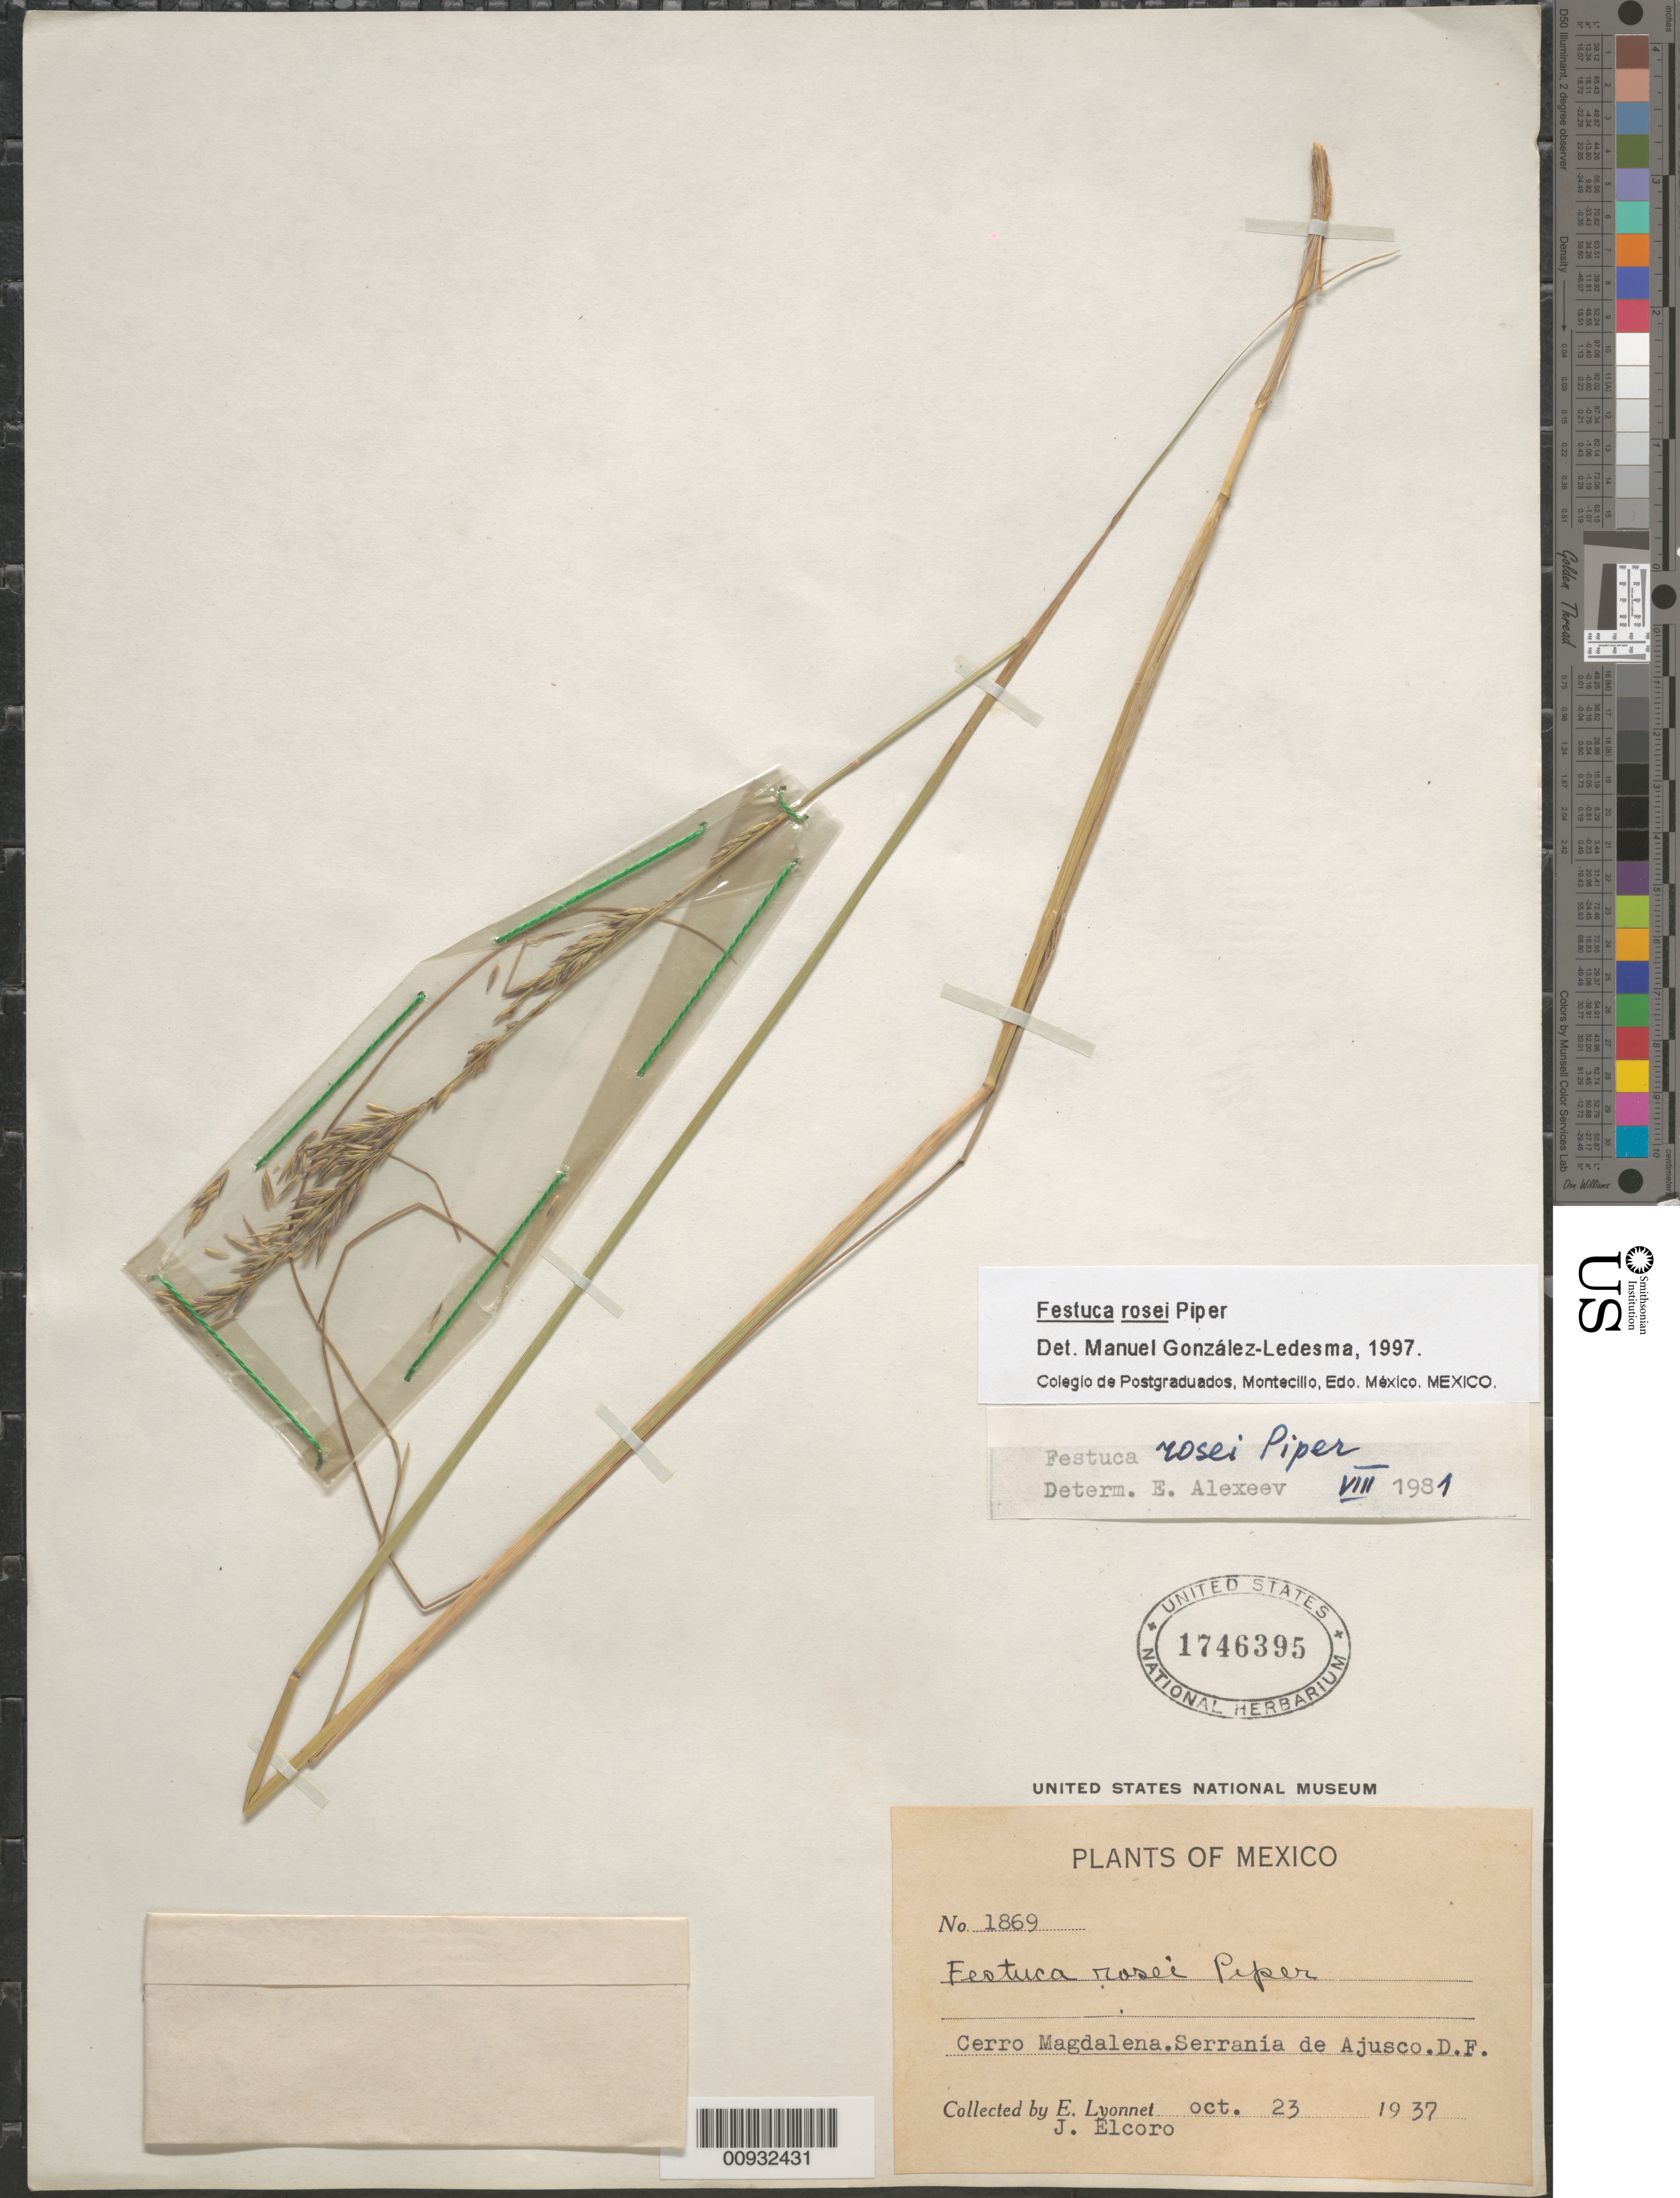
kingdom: Plantae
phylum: Tracheophyta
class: Liliopsida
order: Poales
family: Poaceae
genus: Festuca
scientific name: Festuca rosei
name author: Piper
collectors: Bro. E. Lyonnet & J. Elcoro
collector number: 1869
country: Mexico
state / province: Distrito Federal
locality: Cerro Magdalena, Serrania de Ajusco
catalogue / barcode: US 1746395